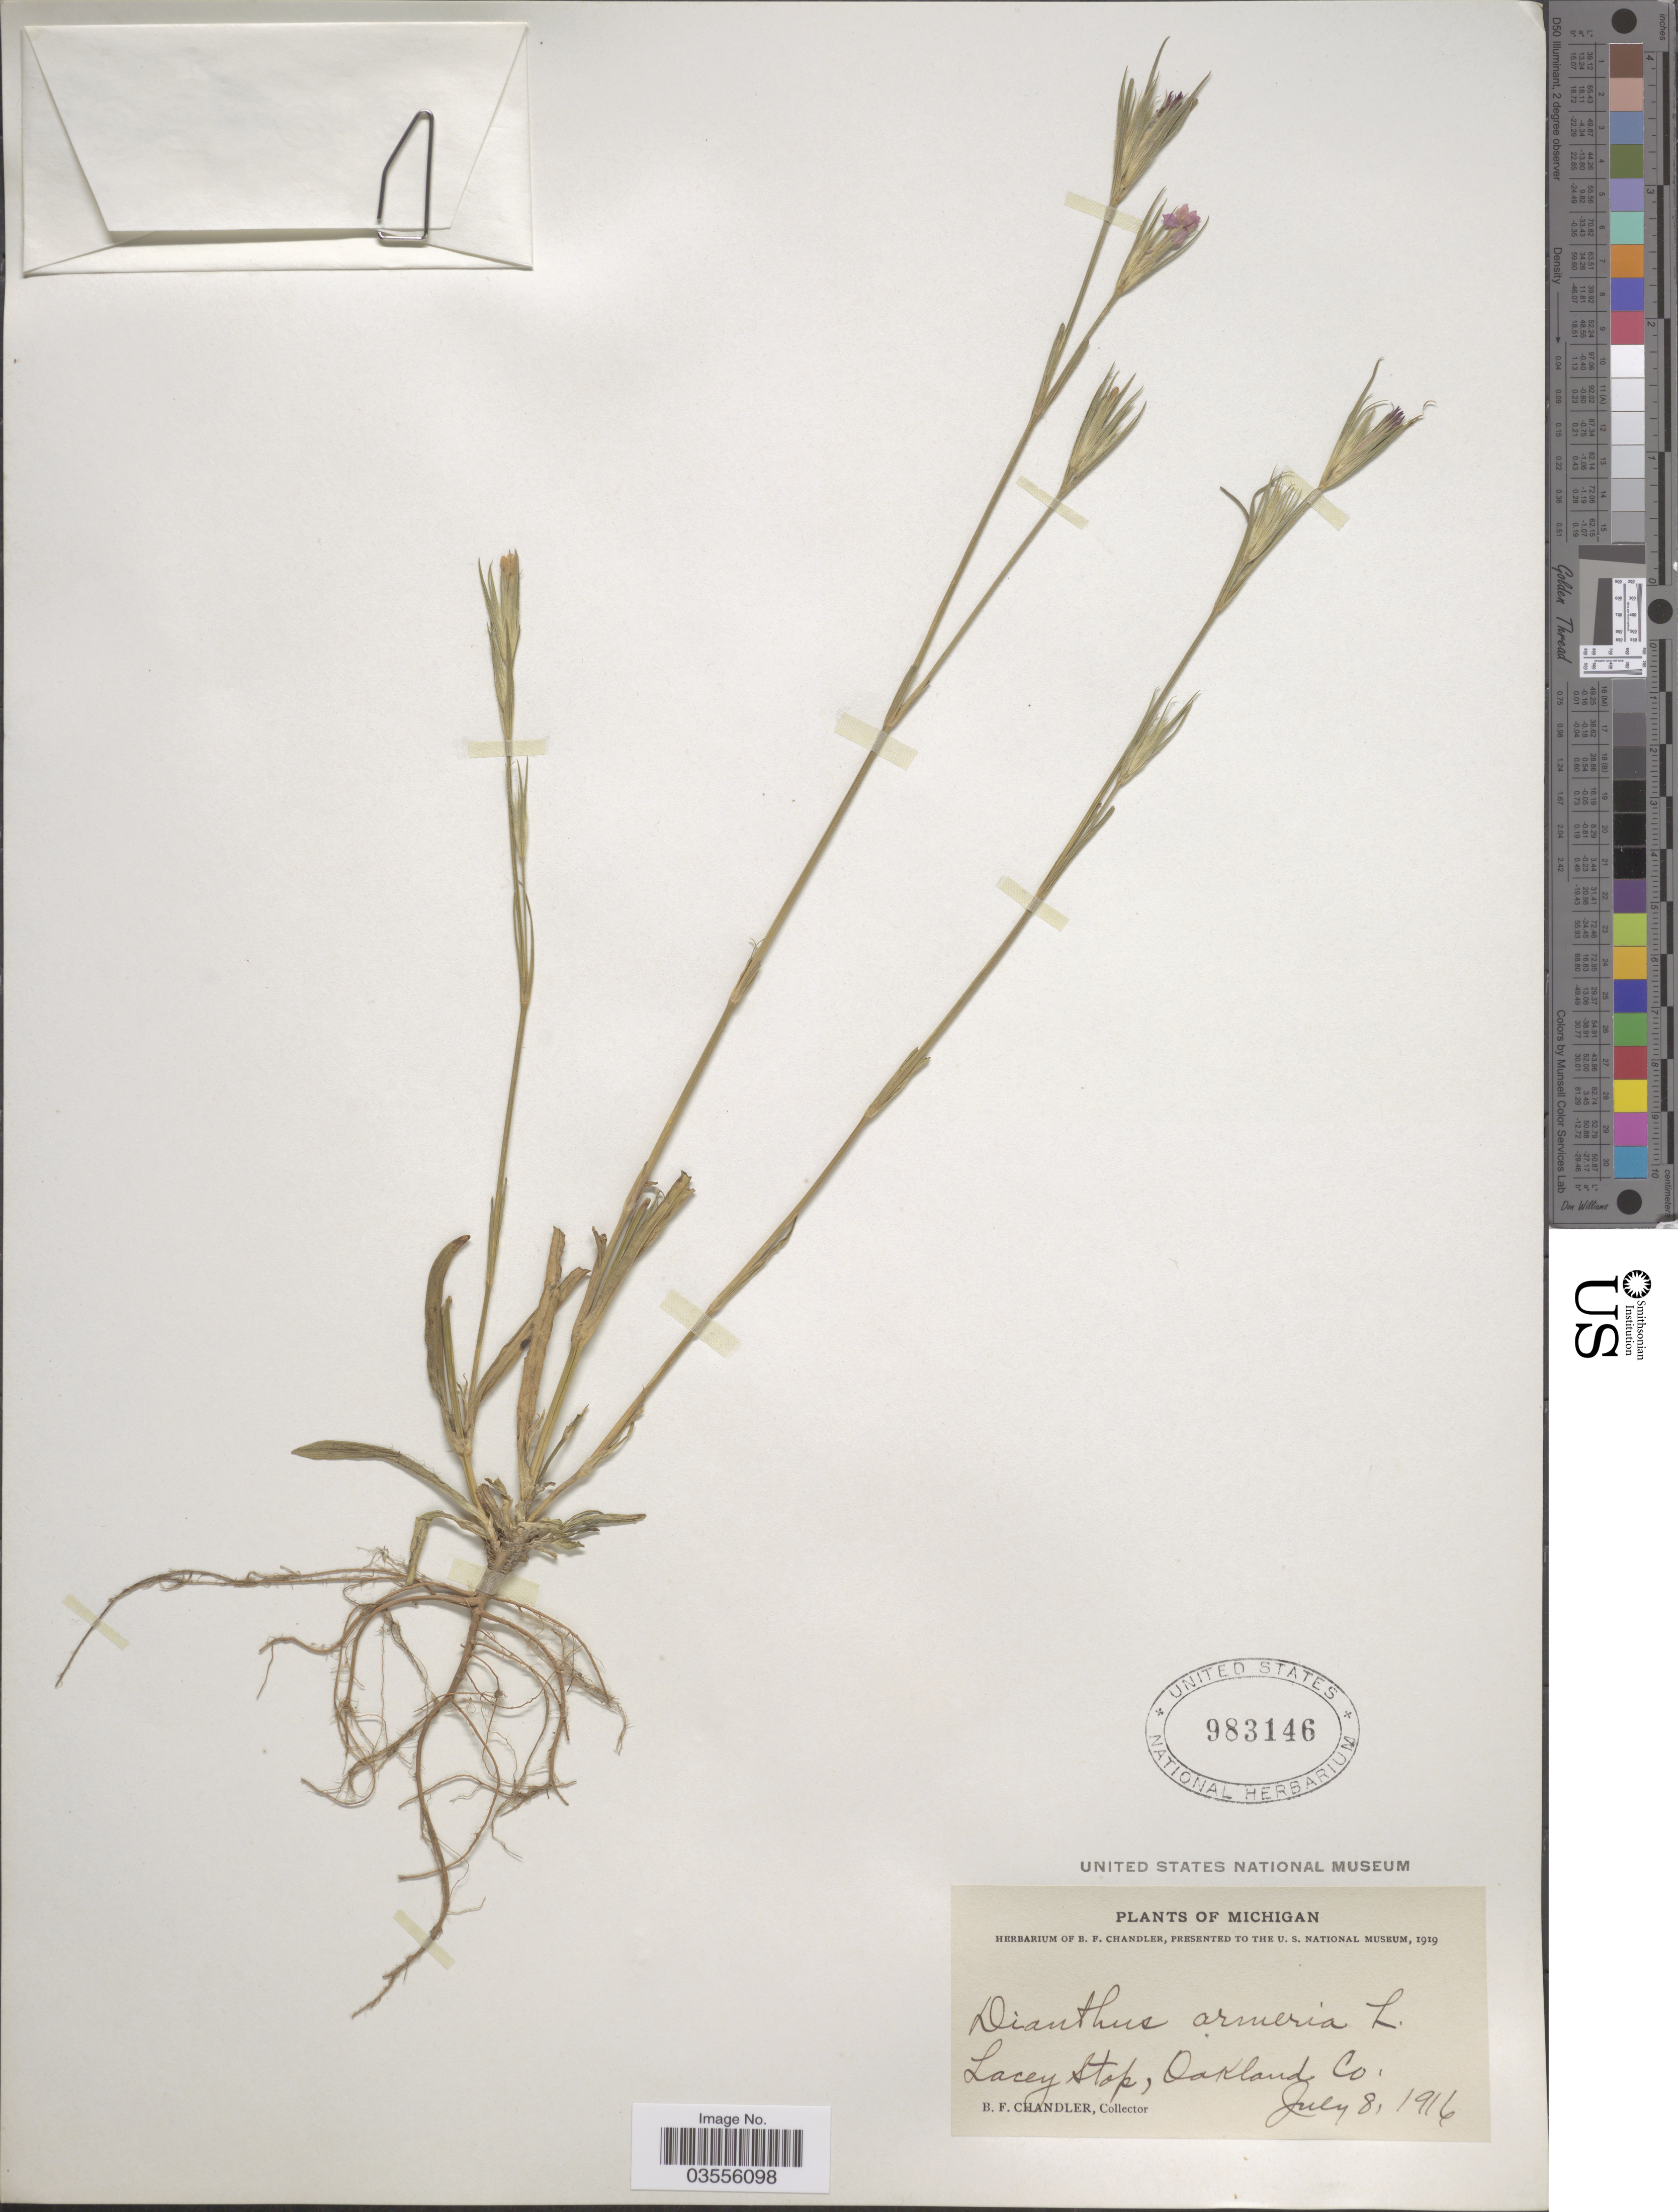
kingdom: Plantae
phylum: Tracheophyta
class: Magnoliopsida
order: Caryophyllales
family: Caryophyllaceae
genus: Dianthus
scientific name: Dianthus armeria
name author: L.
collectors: B. F. Chandler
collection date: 1916-07-08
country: United States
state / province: Michigan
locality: Lacey Stop, Oakland Co.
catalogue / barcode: US 983146